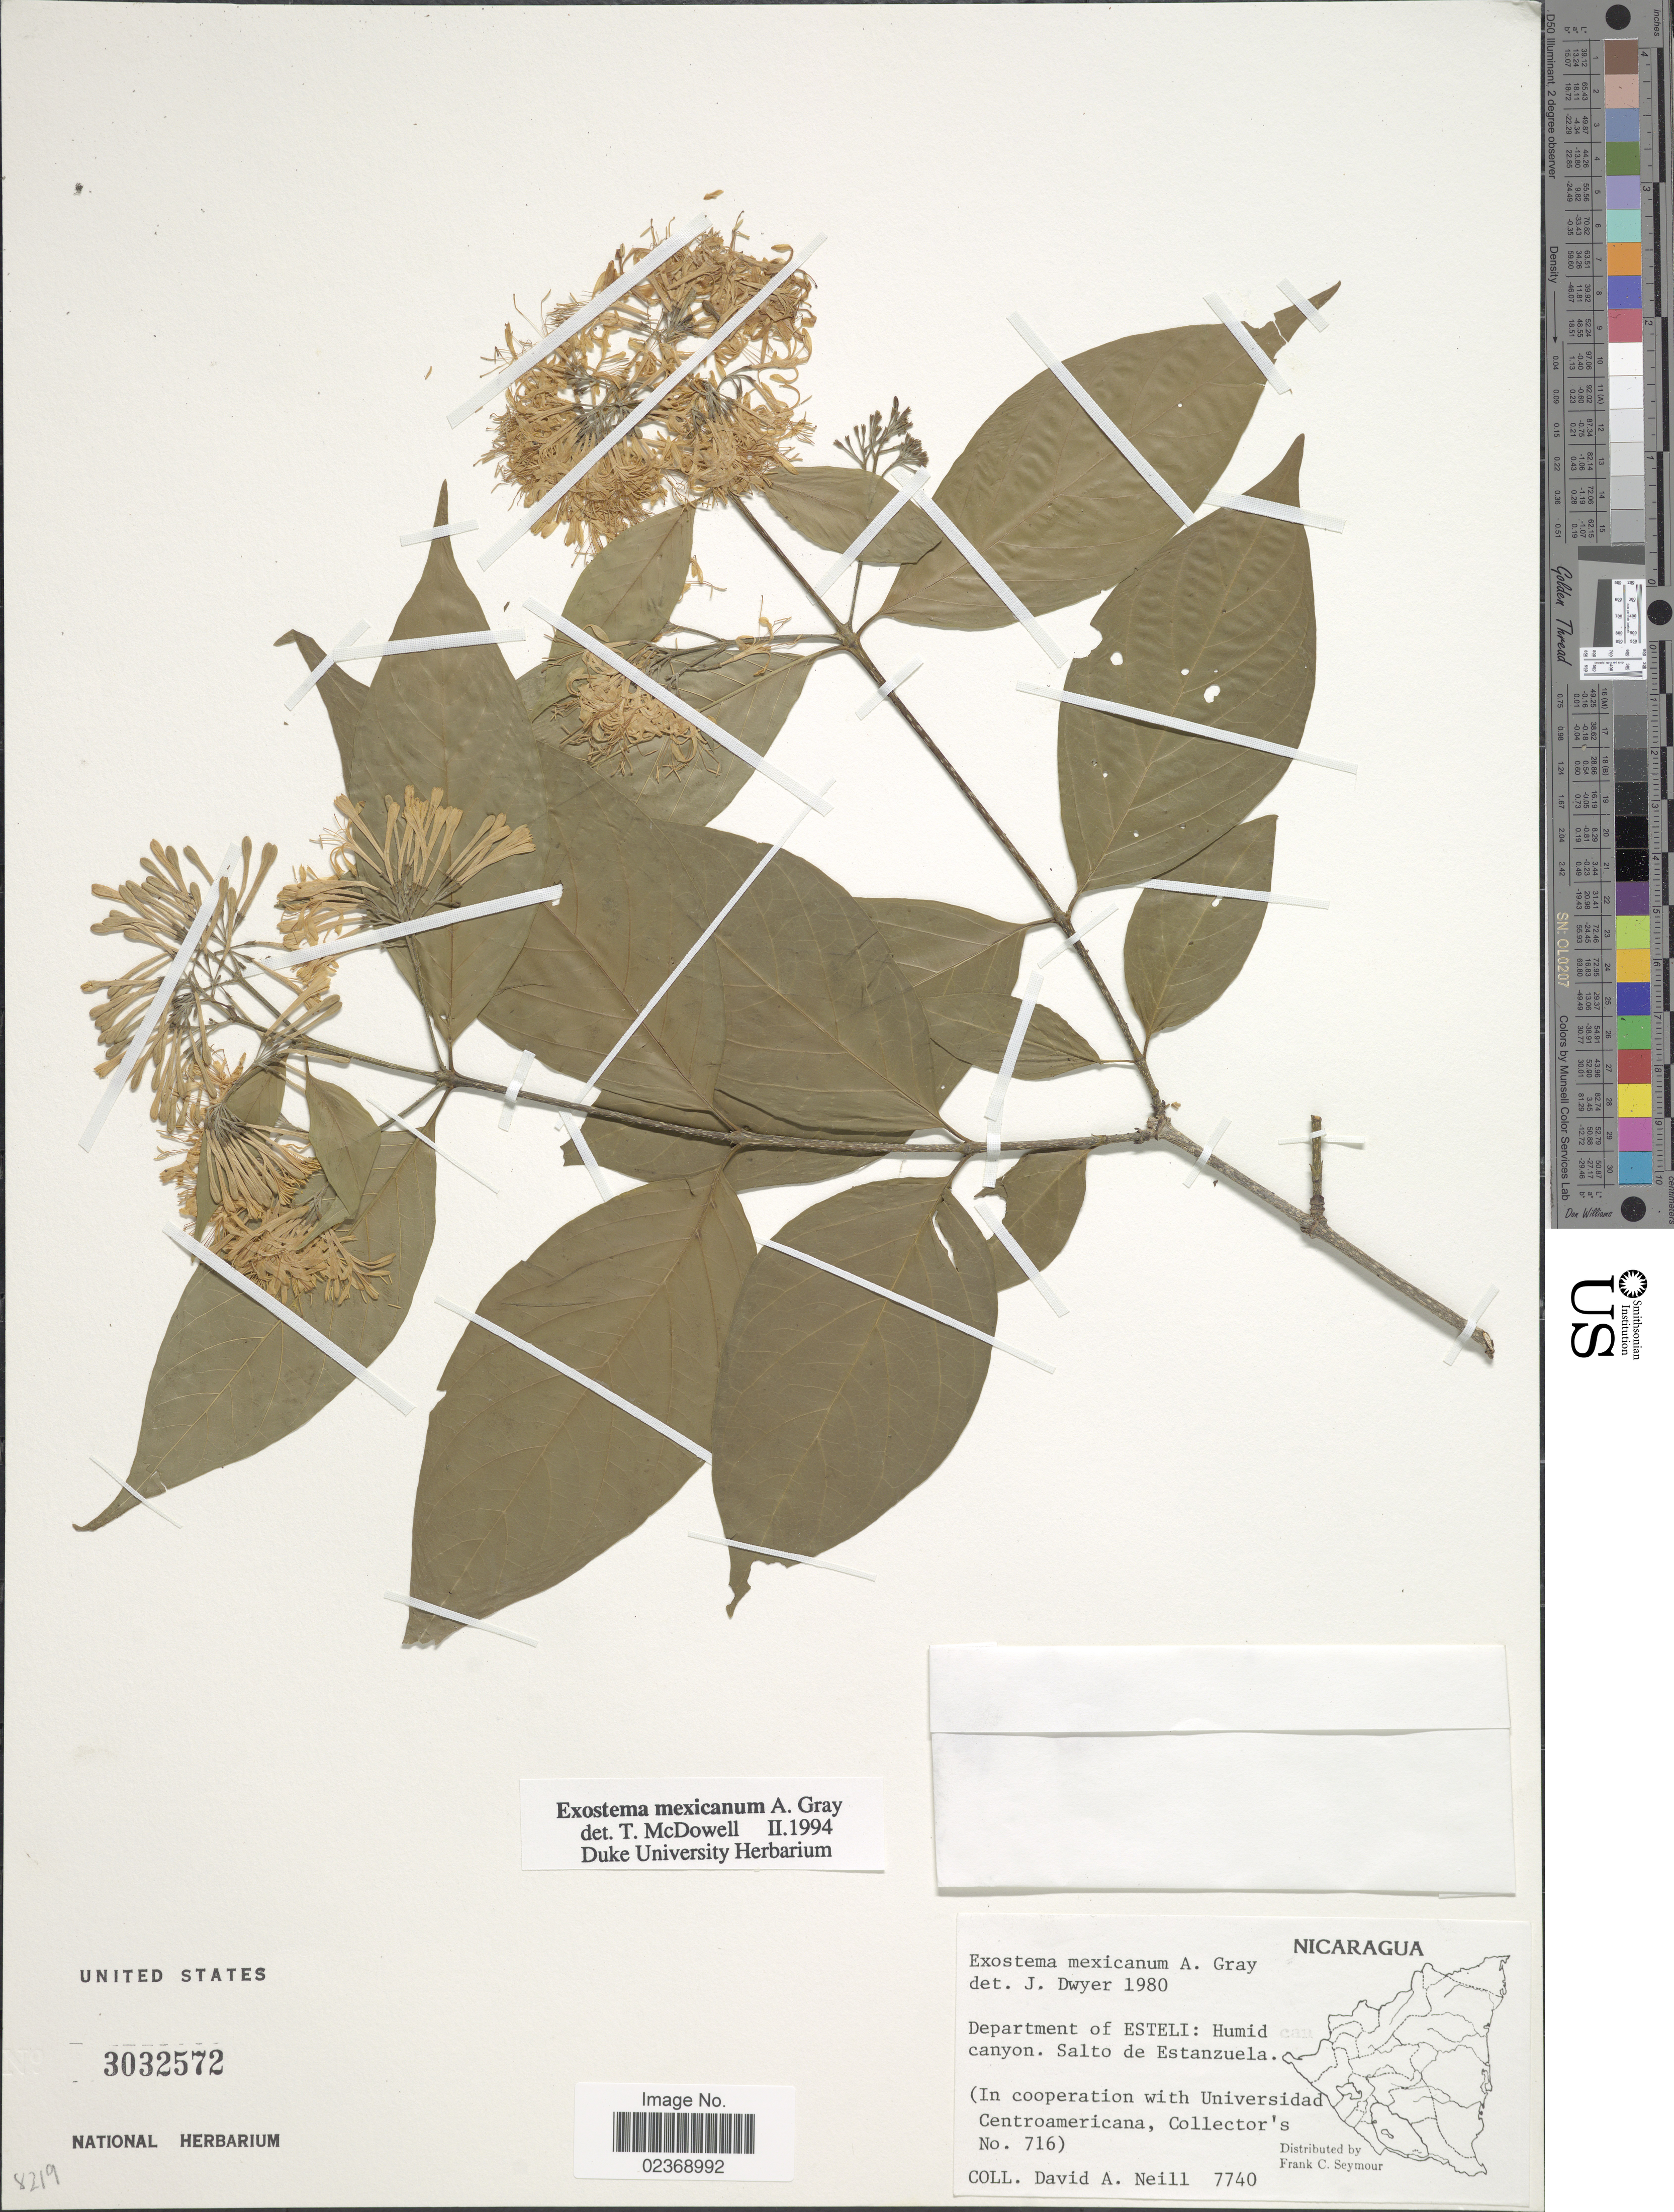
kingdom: Plantae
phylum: Tracheophyta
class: Magnoliopsida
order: Gentianales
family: Rubiaceae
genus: Exostema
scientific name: Exostema mexicanum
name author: A. Gray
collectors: D. A. Neill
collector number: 7740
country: Nicaragua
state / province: Esteli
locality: Department of Esteli: Humid canyon. Salto de Estanzuela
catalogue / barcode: US 3032572